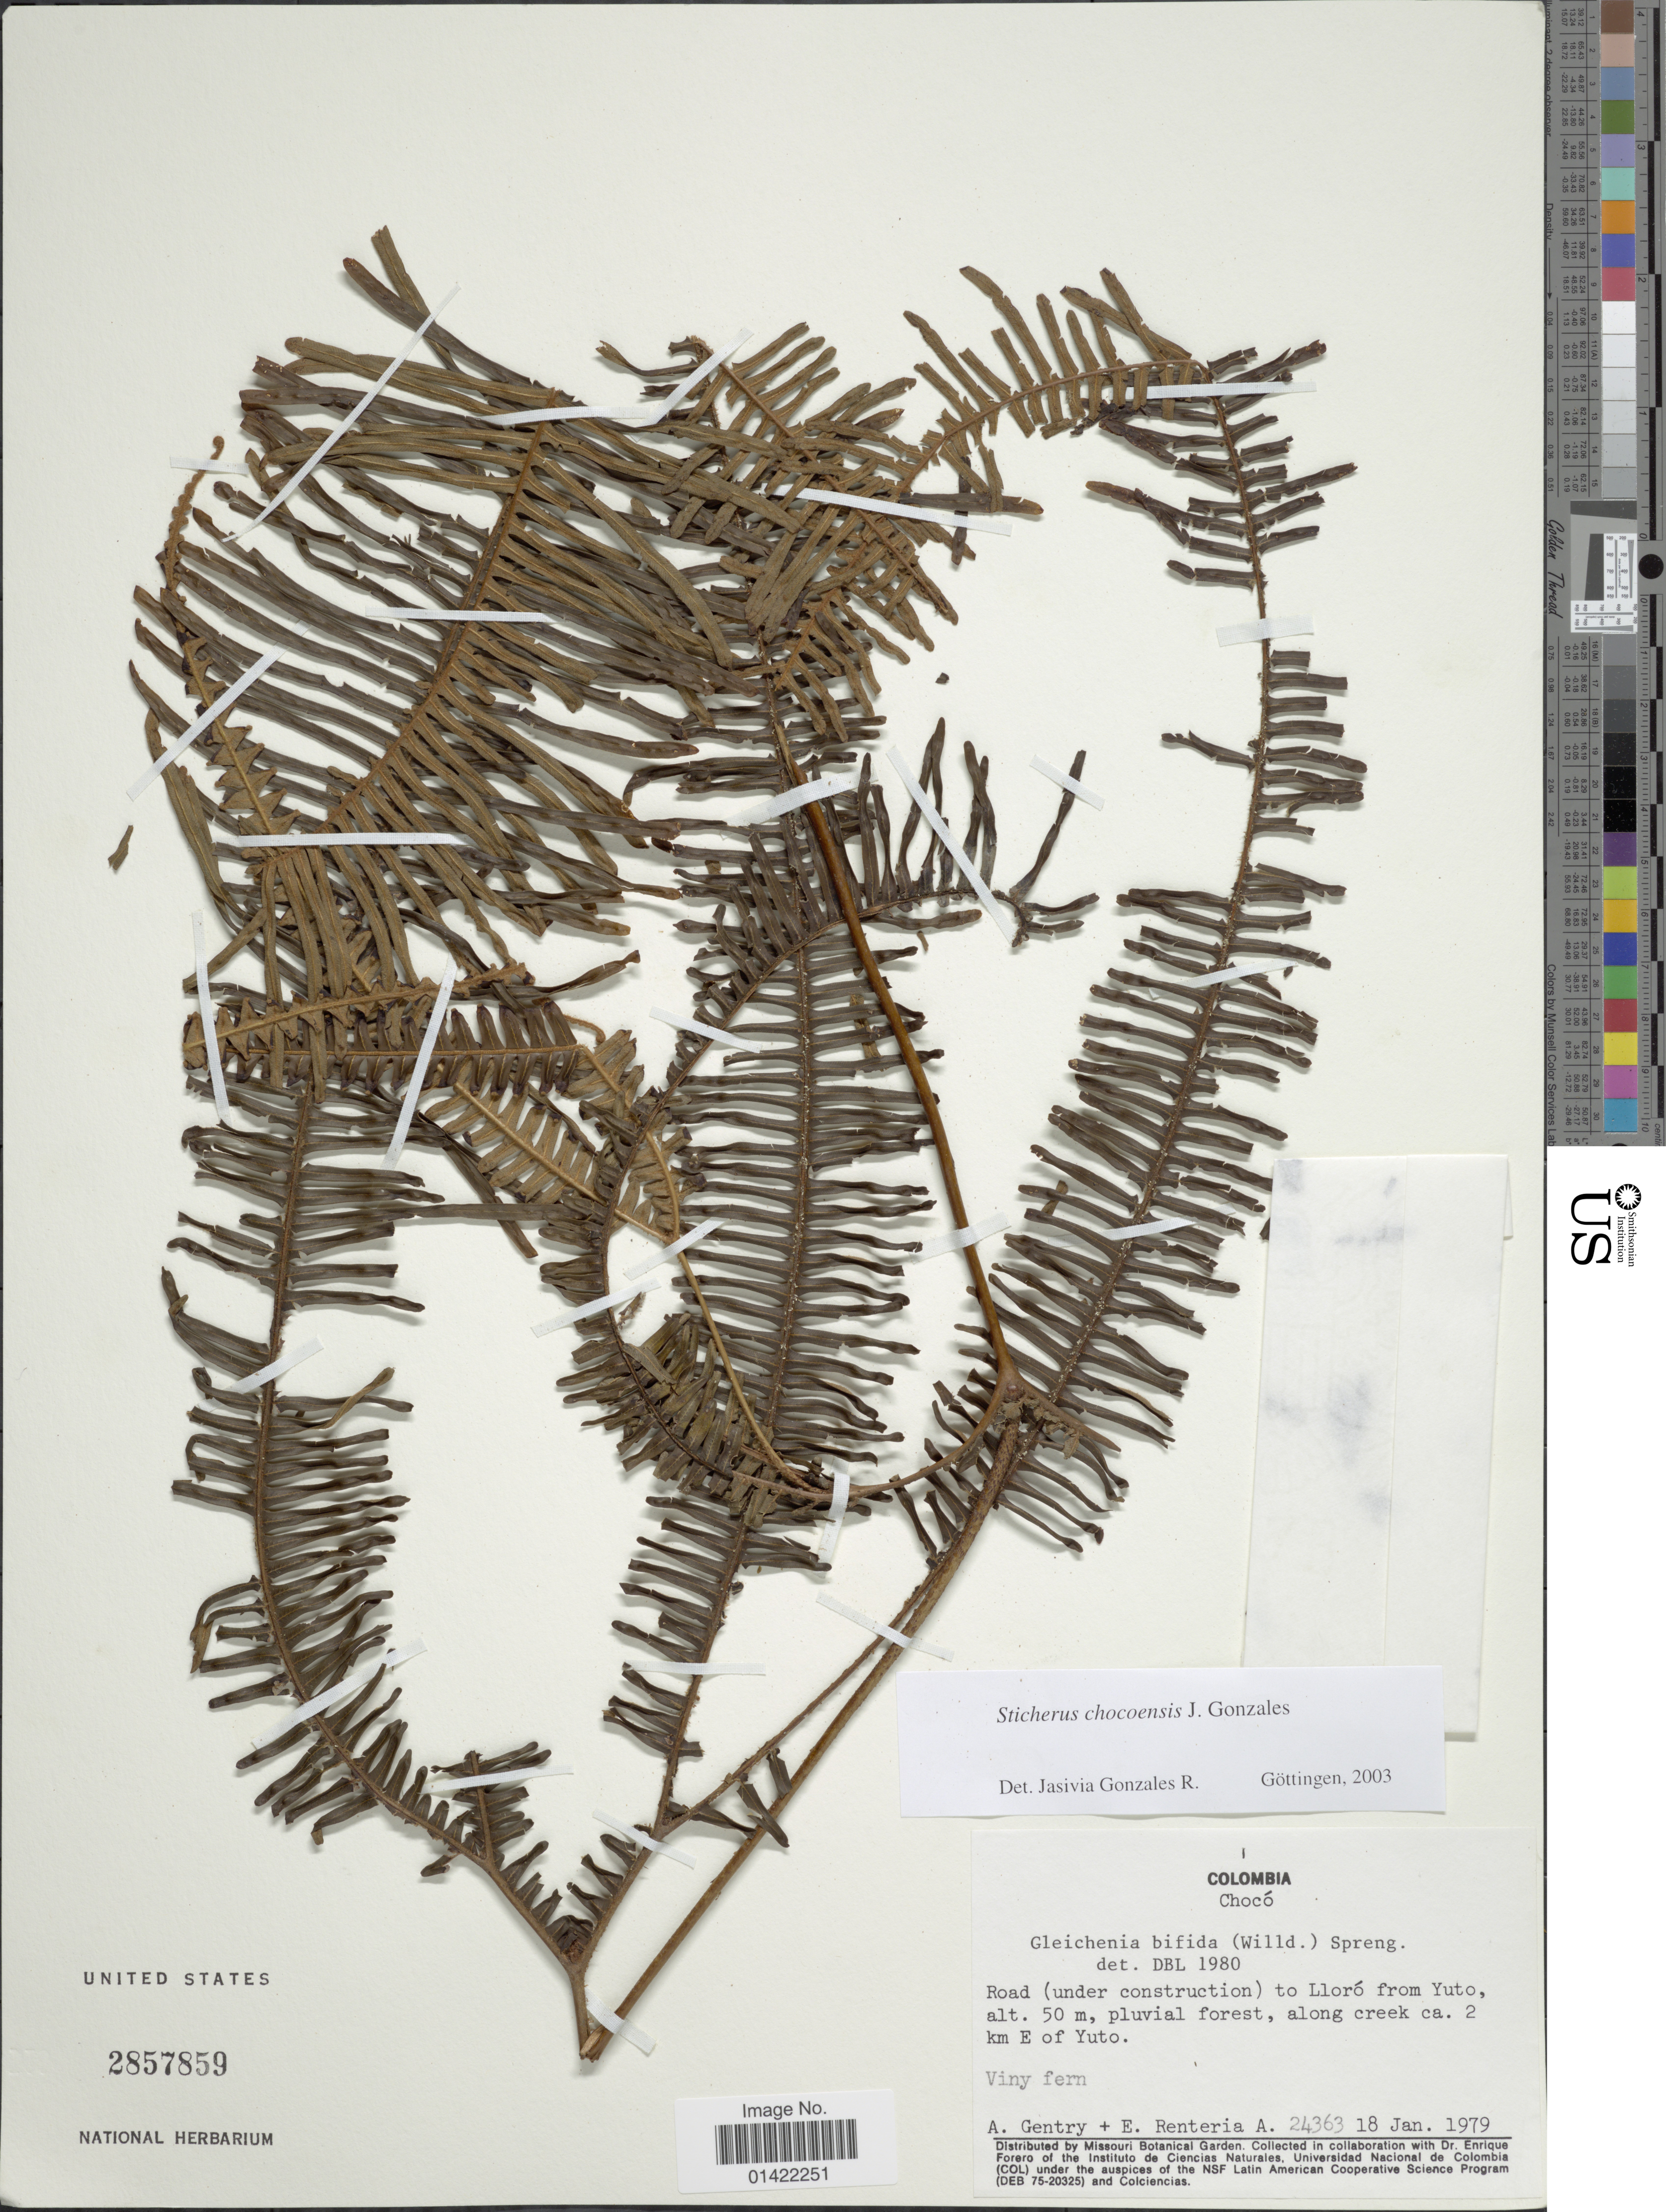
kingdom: Plantae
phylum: Tracheophyta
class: Polypodiopsida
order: Gleicheniales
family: Gleicheniaceae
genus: Sticherus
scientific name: Sticherus chocoensis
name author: J. Gonzales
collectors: A. H. Gentry & E. Renteria A.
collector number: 24363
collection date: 1979-01-18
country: Colombia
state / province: Chocó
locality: Road (under construction) to Lloró from Yuto, along creek ca. 2 km E of Yuto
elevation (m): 50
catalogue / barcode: US 2857859